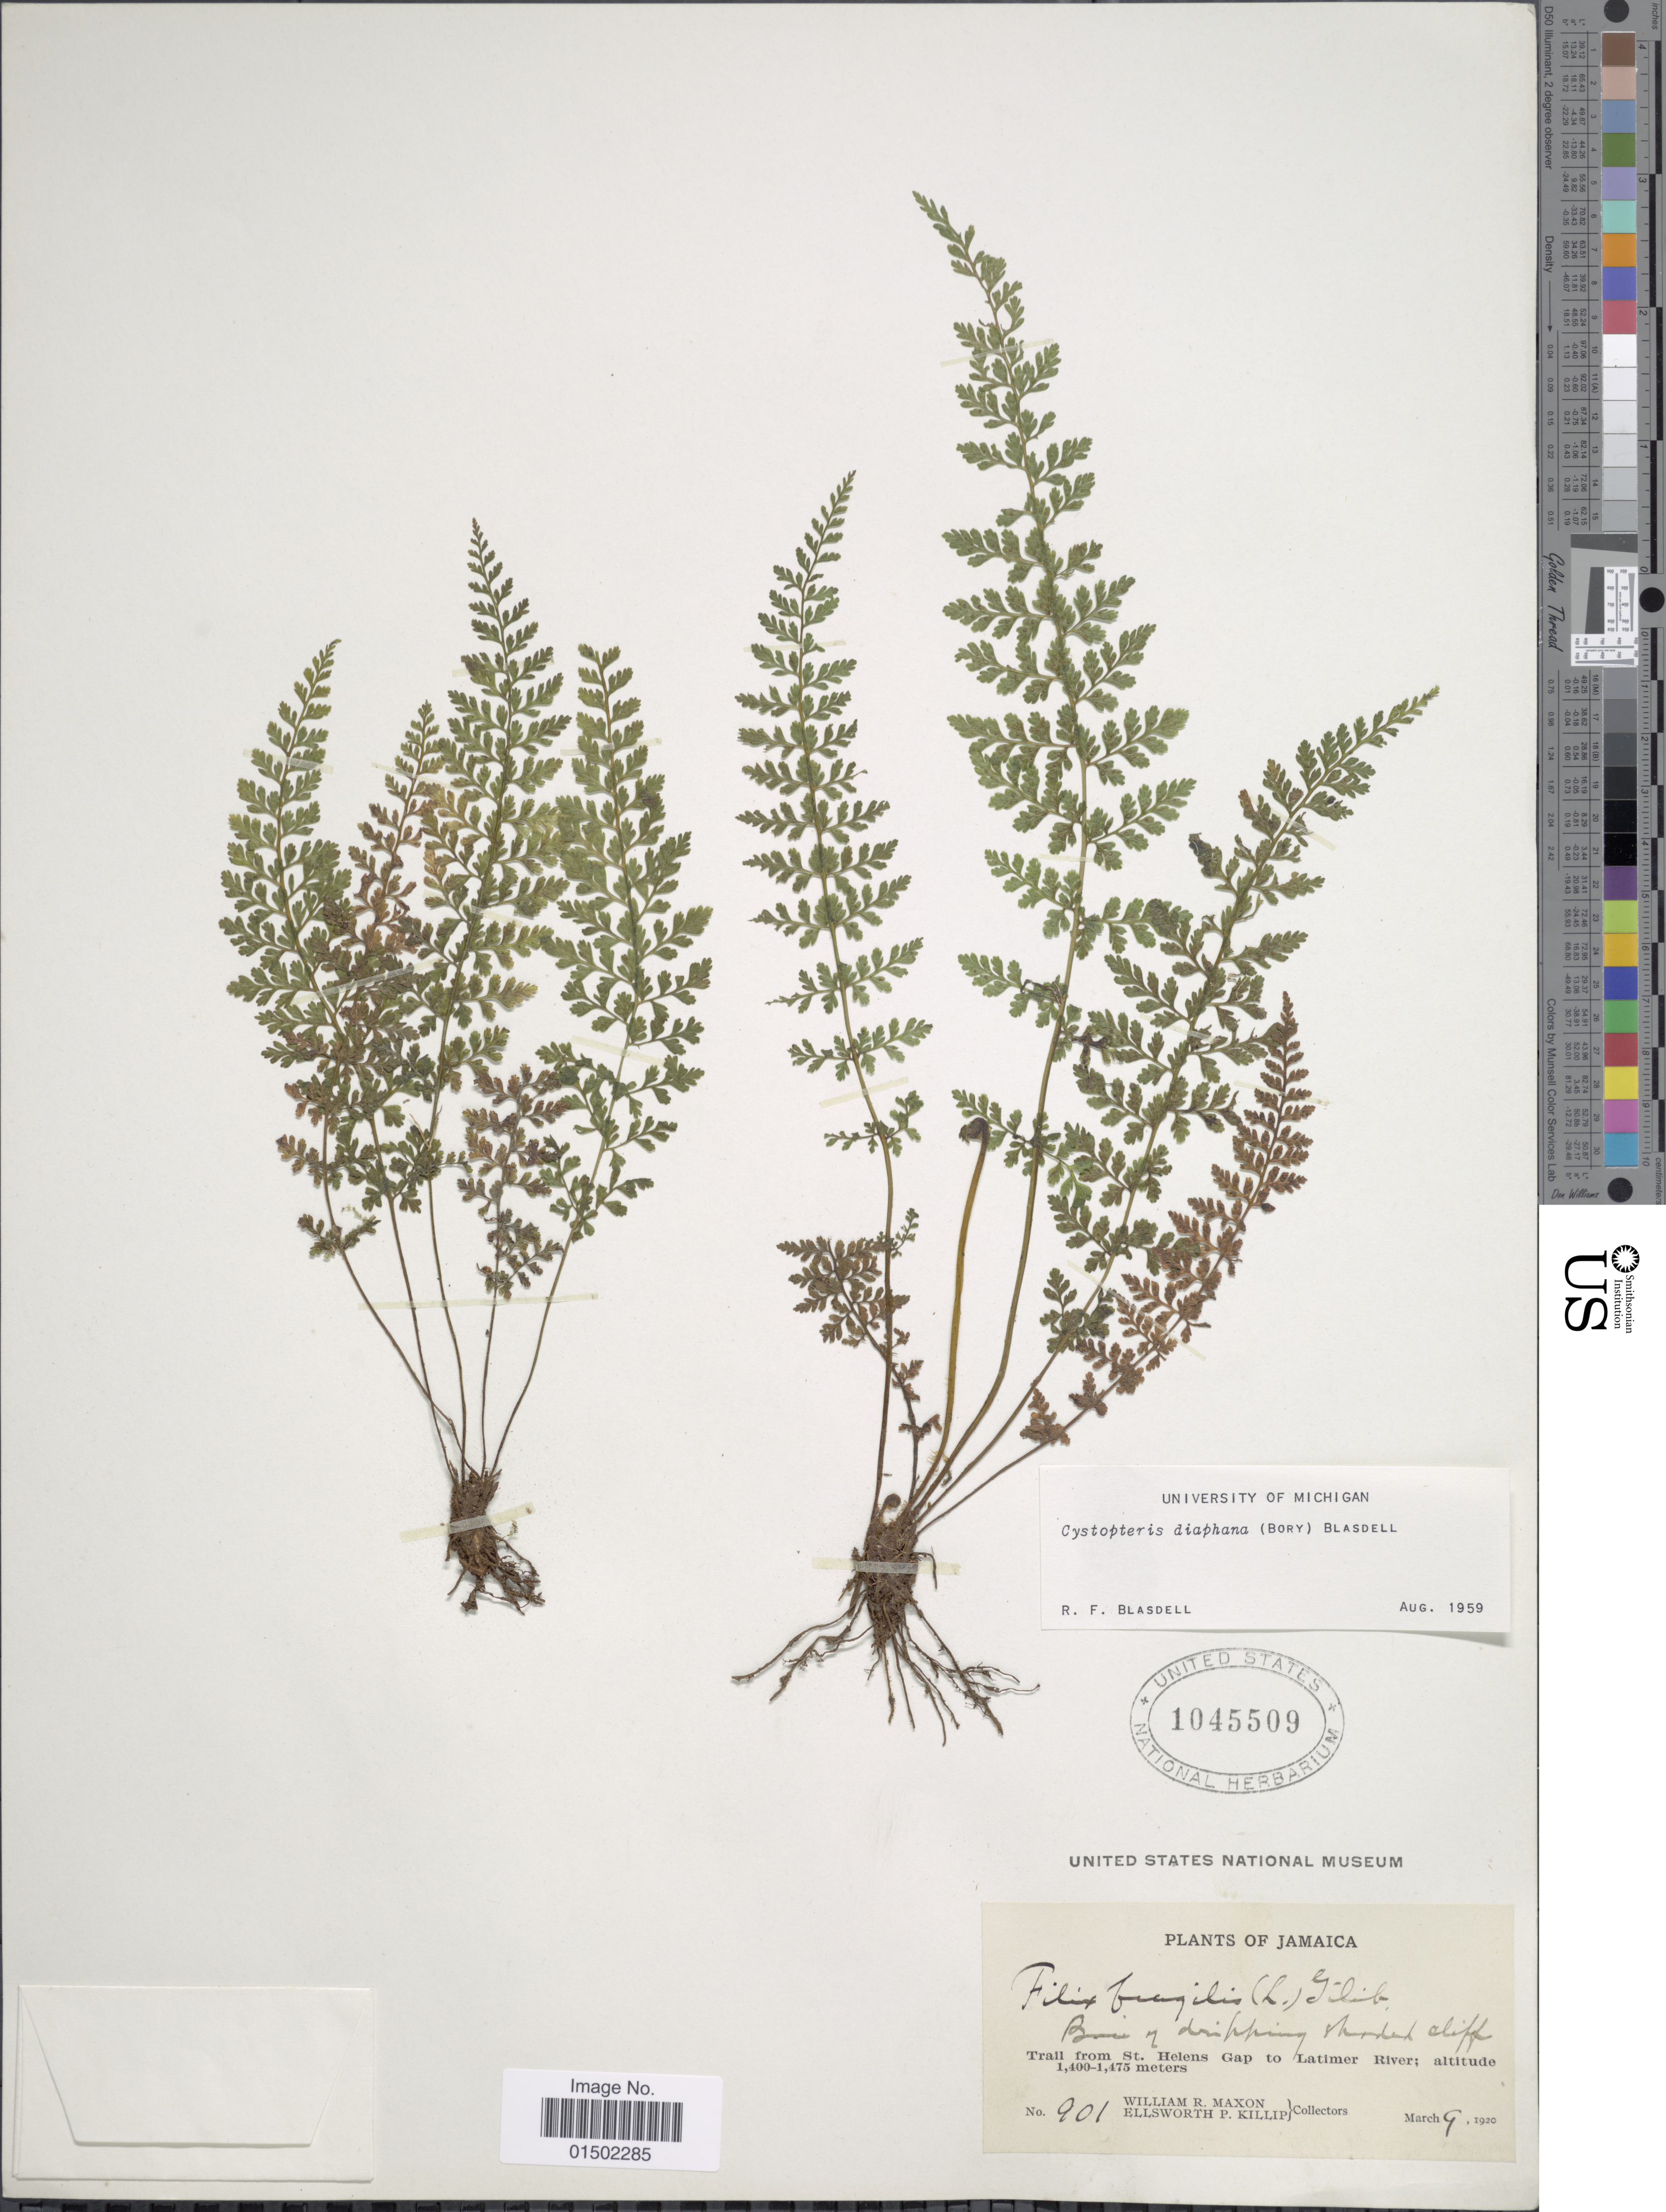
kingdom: Plantae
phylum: Tracheophyta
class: Polypodiopsida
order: Polypodiales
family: Cystopteridaceae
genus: Cystopteris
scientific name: Cystopteris diaphana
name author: (Bory) Blasdell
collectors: W. R. Maxon & E. P. Killip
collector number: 901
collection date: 1920-03-09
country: Jamaica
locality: Trail from St. Helens Gap to Latimer River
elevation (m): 1400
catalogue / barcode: US 1045509